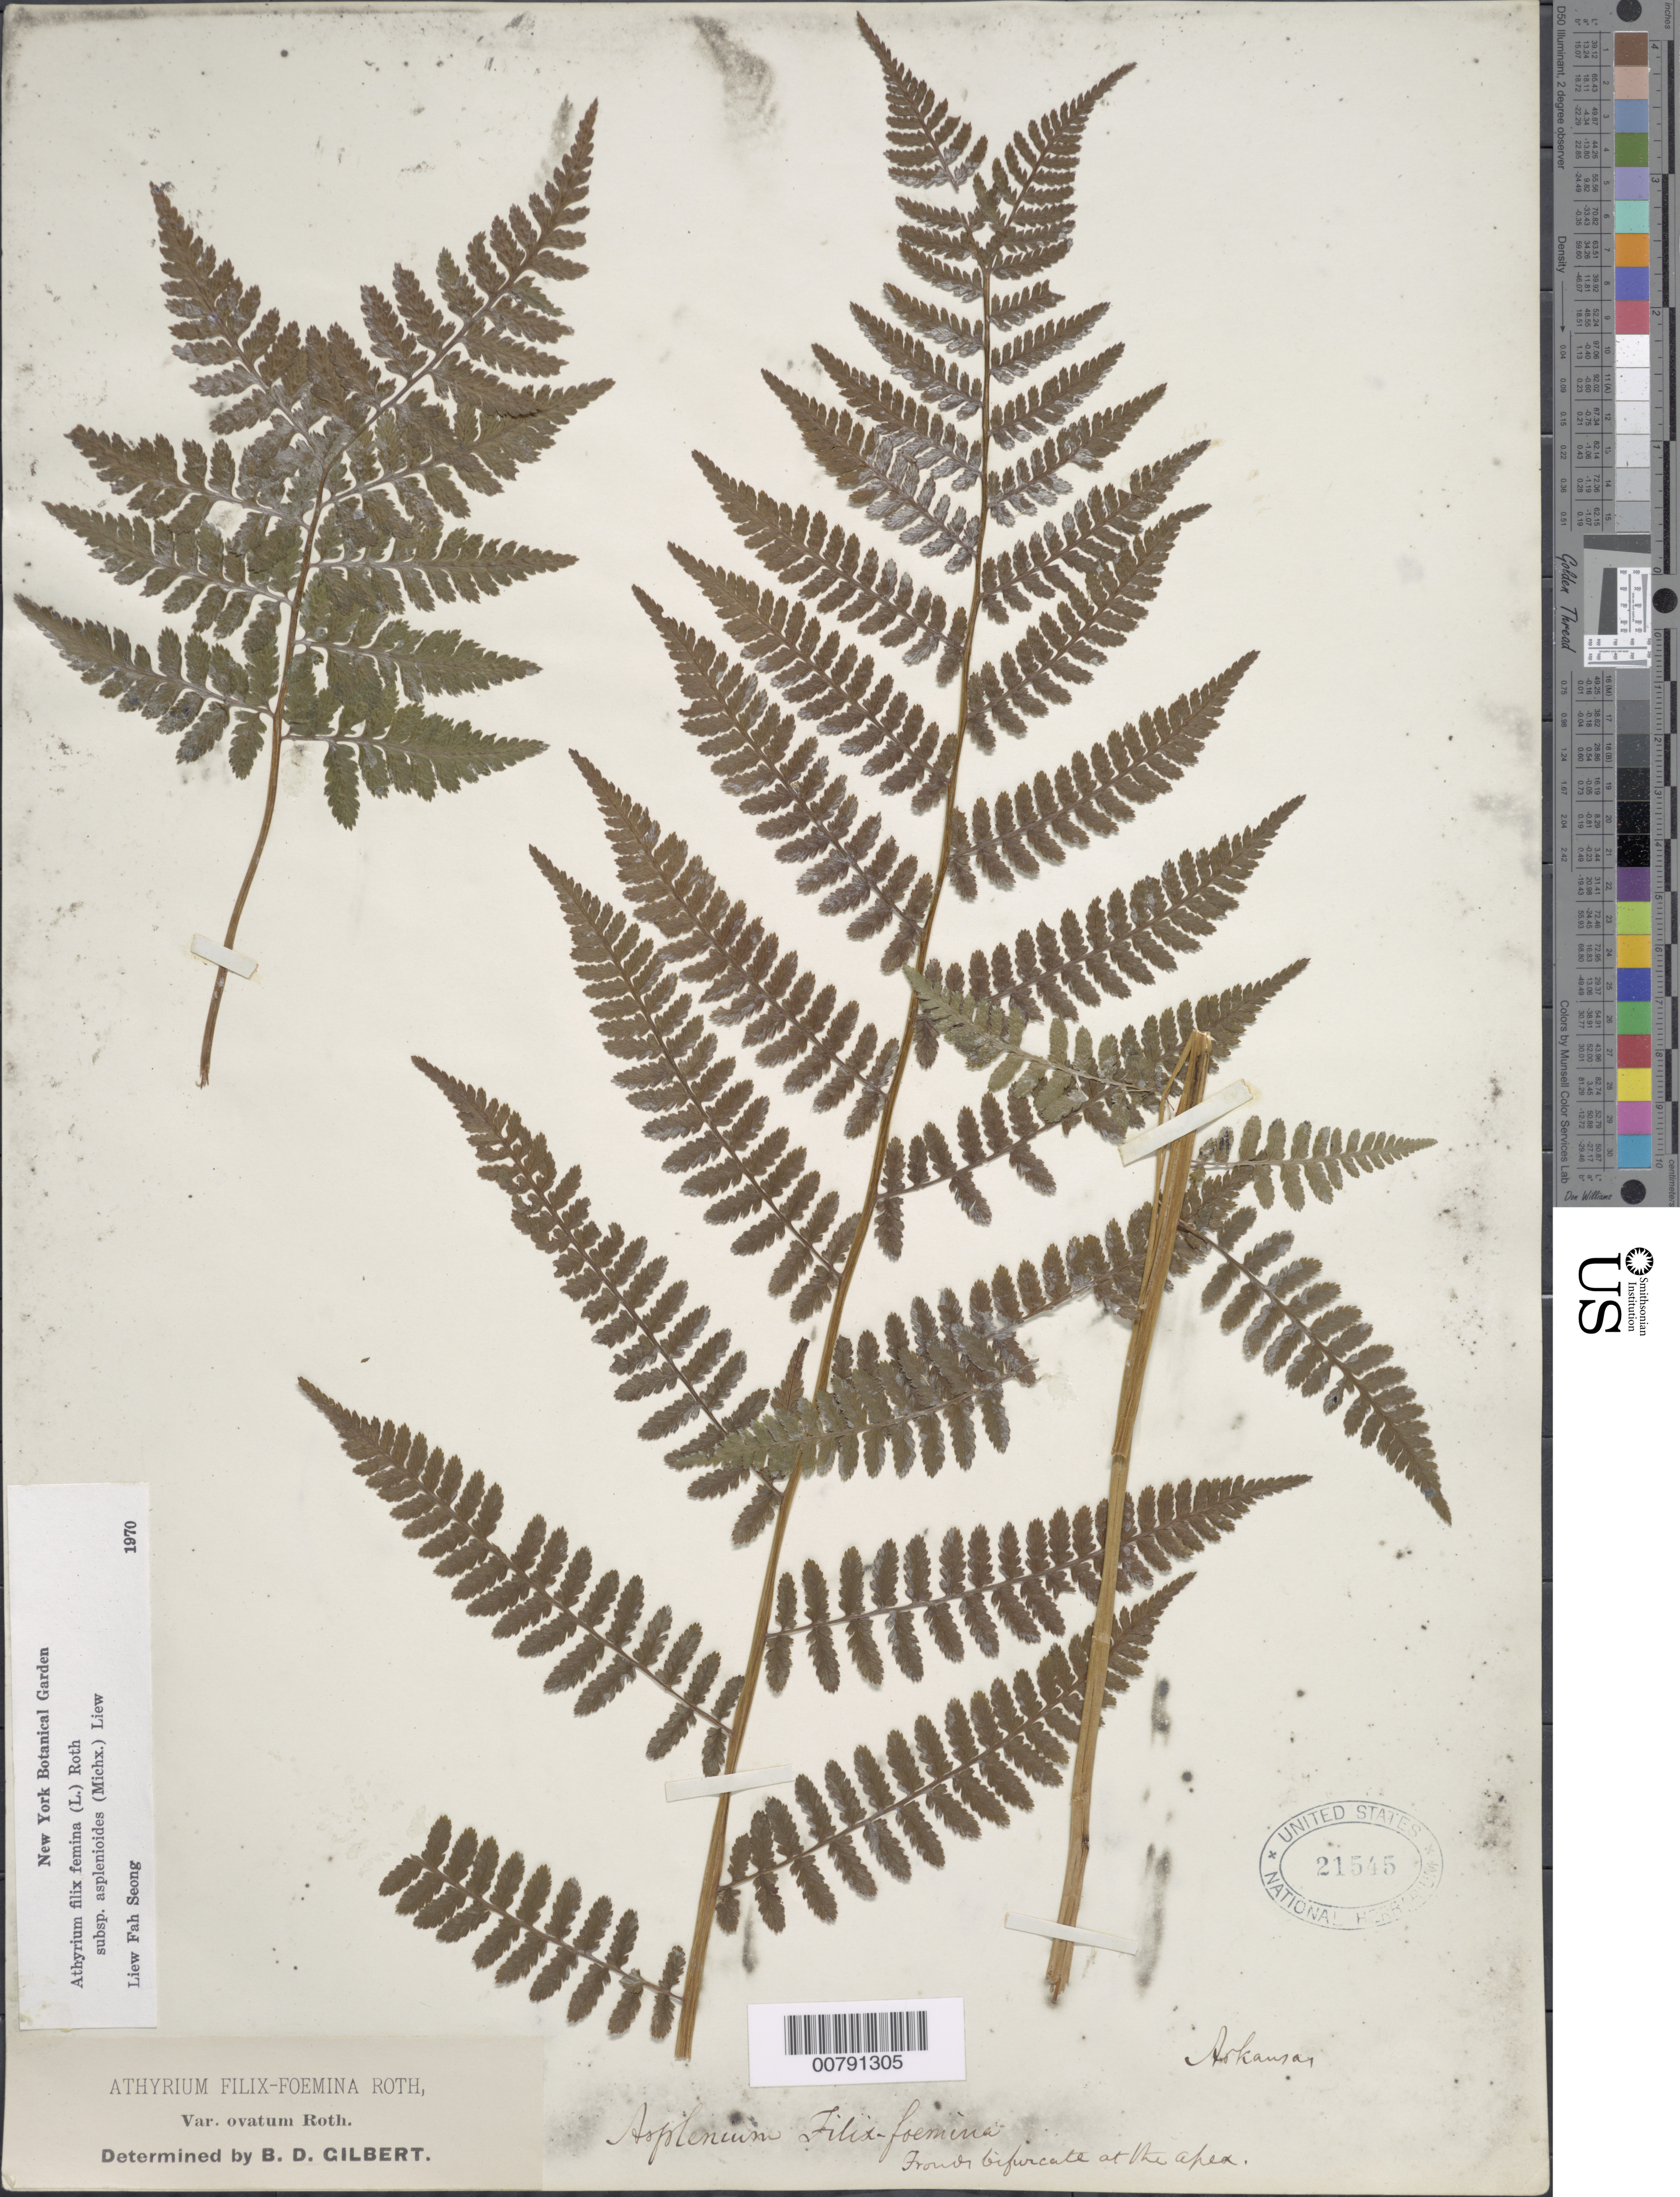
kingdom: Plantae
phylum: Tracheophyta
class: Polypodiopsida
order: Polypodiales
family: Athyriaceae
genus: Athyrium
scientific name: Athyrium filix-femina subsp. asplenioides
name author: (Michx.) Hultén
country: United States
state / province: Arkansas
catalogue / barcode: US 21545